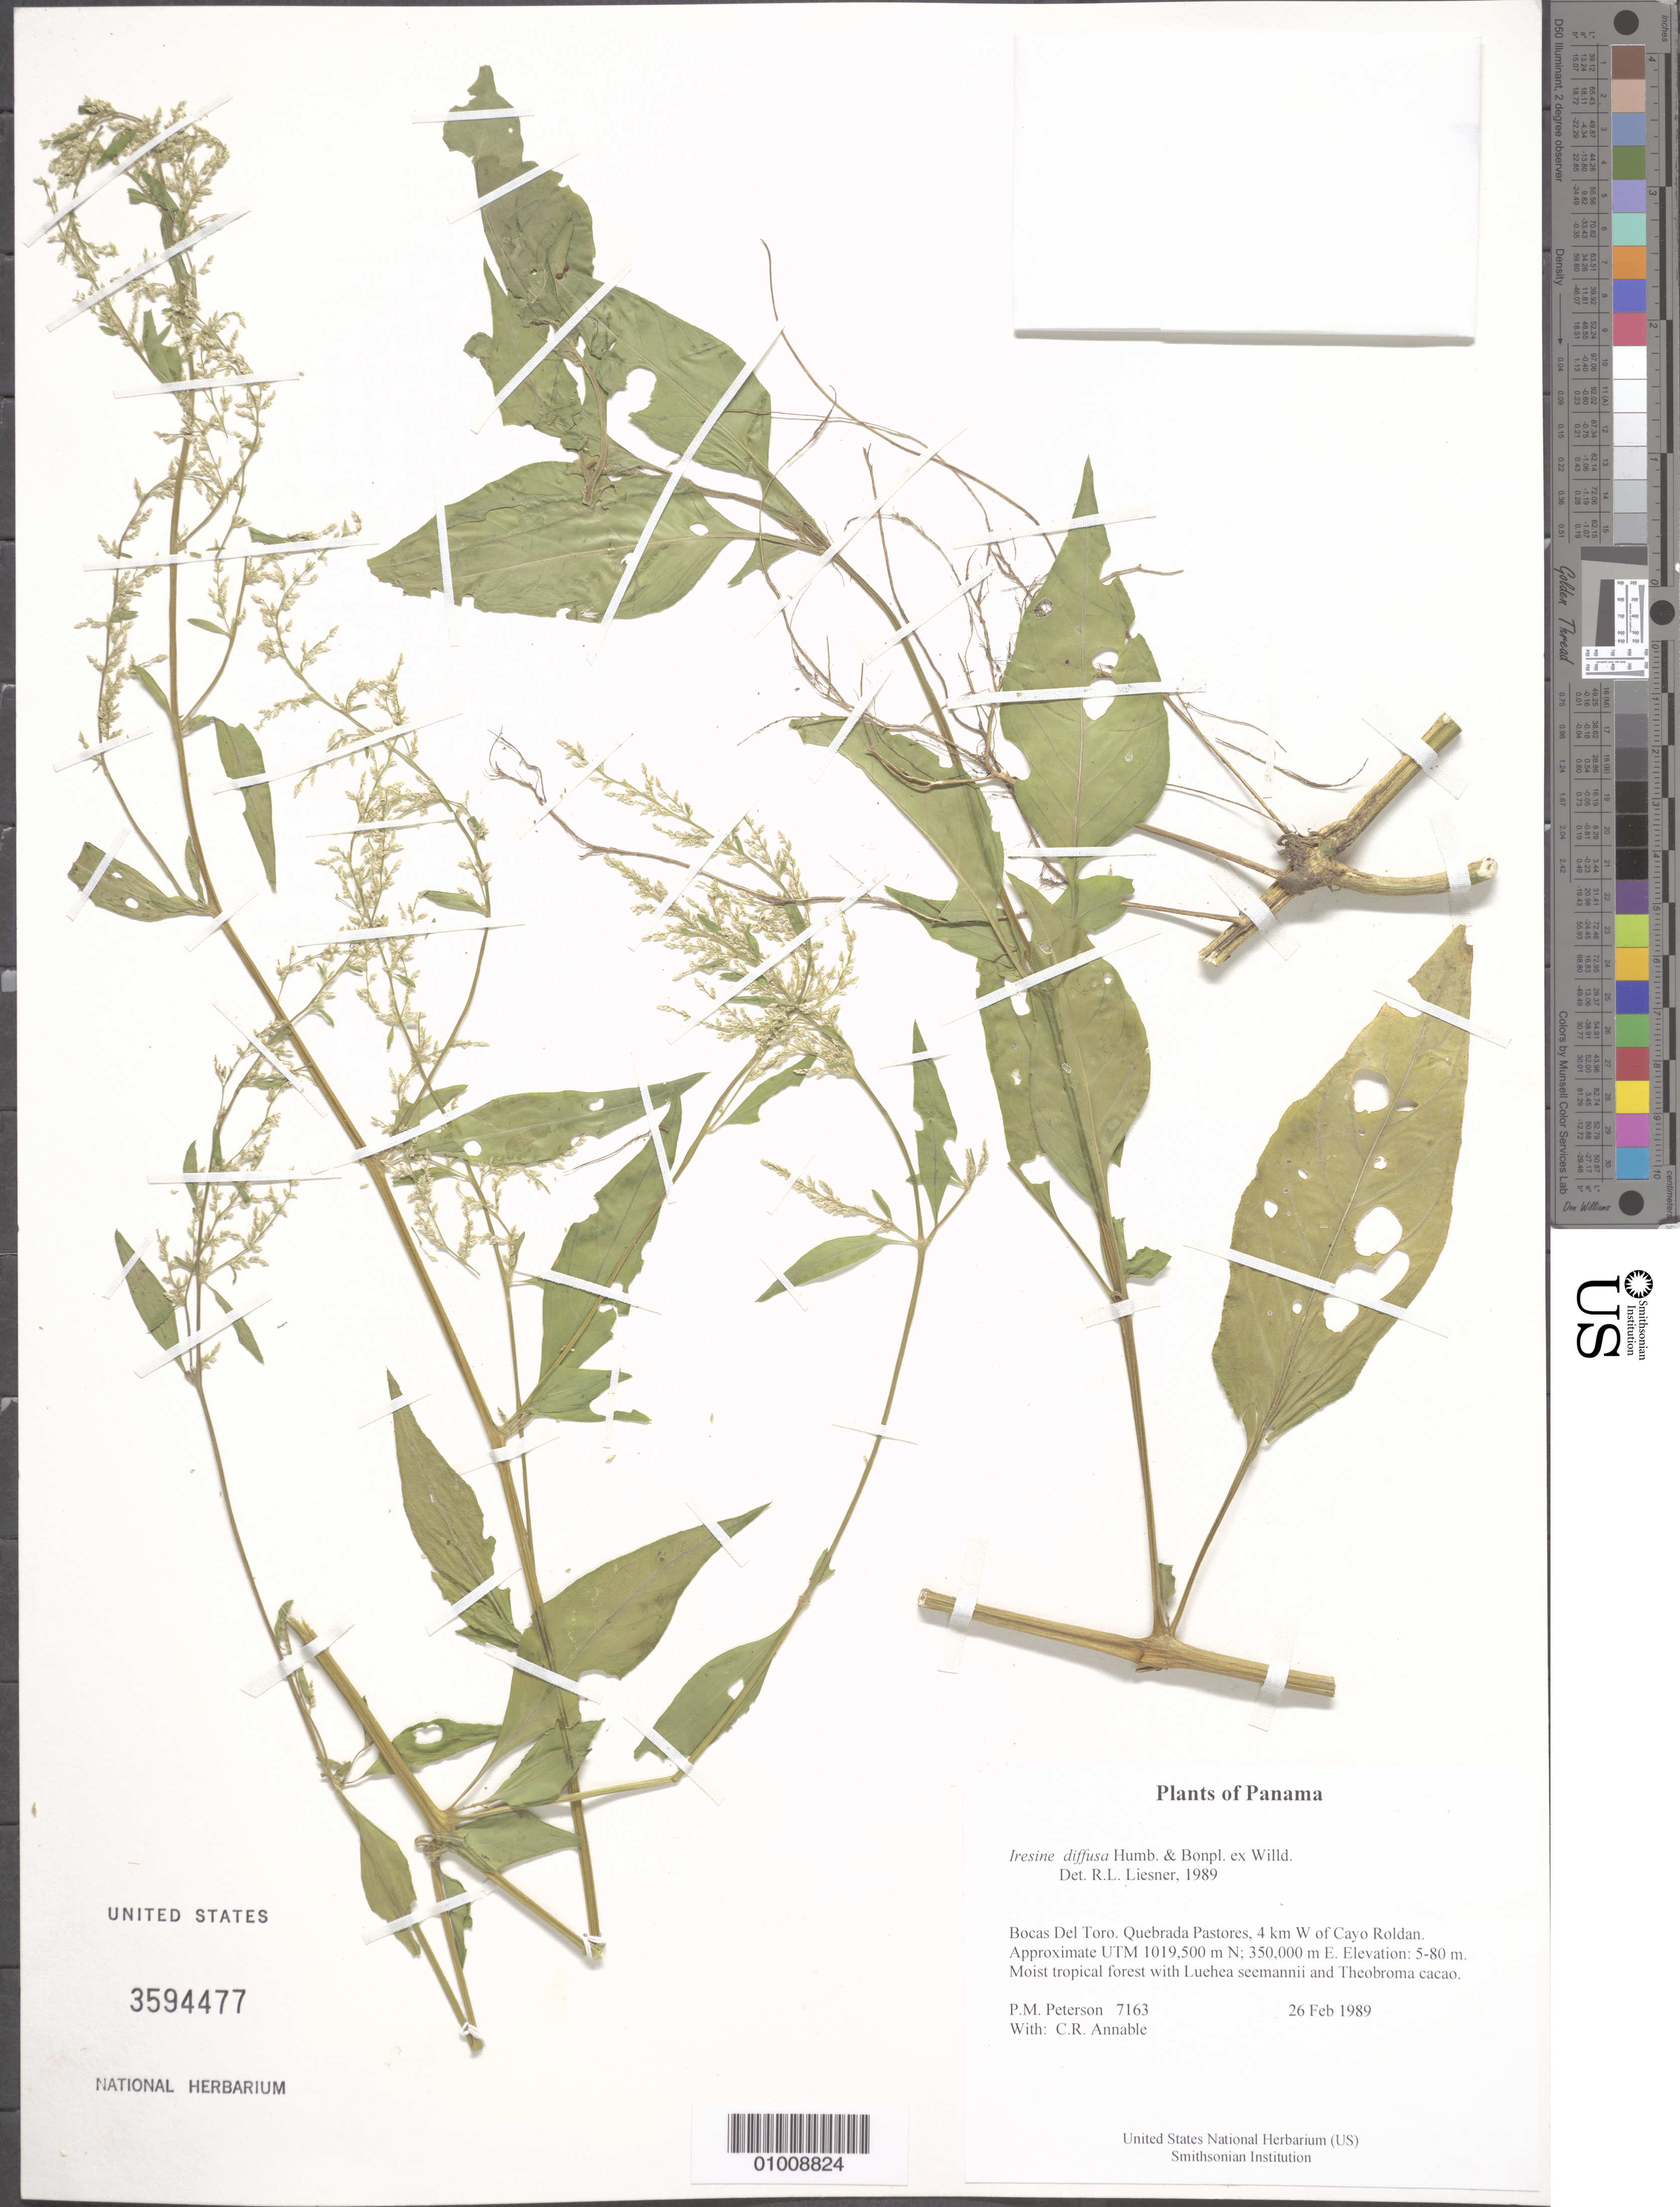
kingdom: Plantae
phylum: Tracheophyta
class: Magnoliopsida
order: Caryophyllales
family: Amaranthaceae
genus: Iresine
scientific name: Iresine diffusa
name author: Humb. & Bonpl. ex Willd.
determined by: Liesner, R. L.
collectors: P. M. Peterson & C. R. Annable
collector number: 07163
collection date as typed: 26 Feb 1989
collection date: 1989-02-26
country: Panama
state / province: Bocas del Toro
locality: Quebrada Pastores, 4 km W of Cayo Roldan. Approximate UTM 1019,500 m N; 350,000 m E.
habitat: Moist tropical forest with Luehea seemannii and Theobroma cacao.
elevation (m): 5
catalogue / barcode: US 3594477